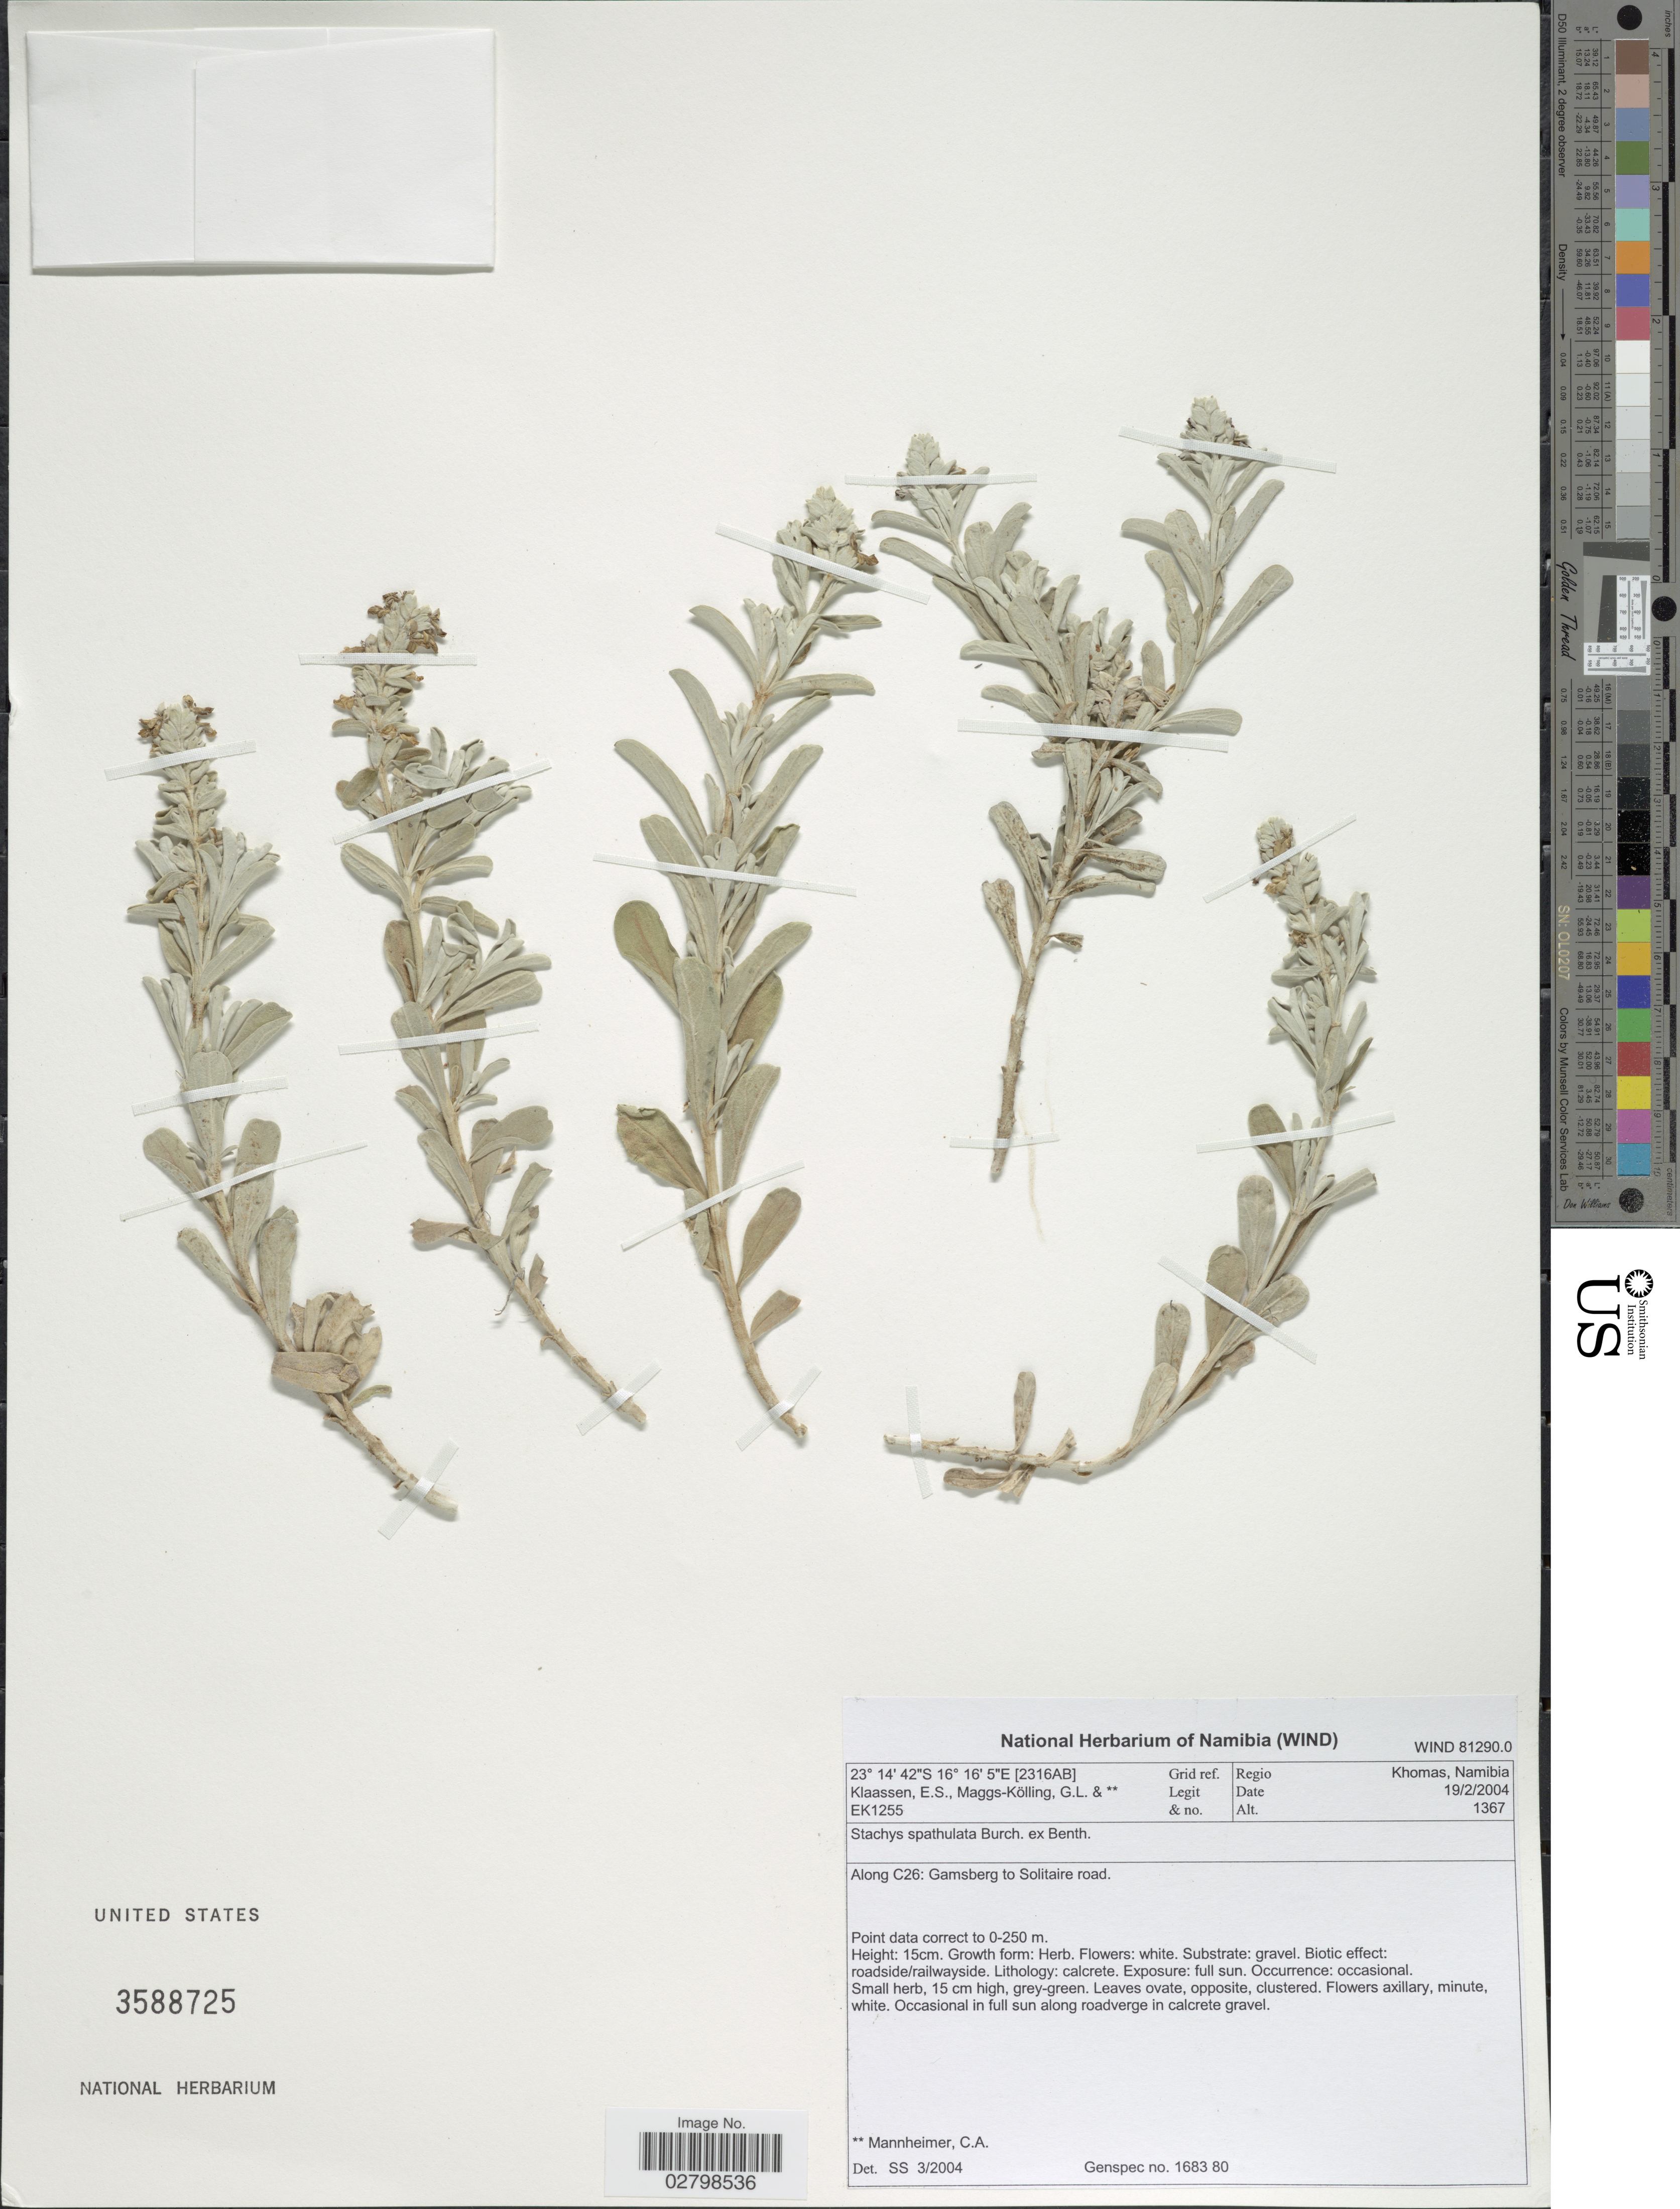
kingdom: Plantae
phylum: Tracheophyta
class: Magnoliopsida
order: Lamiales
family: Lamiaceae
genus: Stachys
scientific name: Stachys spathulata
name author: Burch. ex Benth.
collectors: E. S. Klaassen & G. L. Maggs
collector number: EK1255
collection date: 2004-02-19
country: Namibia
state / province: Khomas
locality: Grid ref. [2316AB]. Along C26: Gamsberg to Solitaire road.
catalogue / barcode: US 3588725